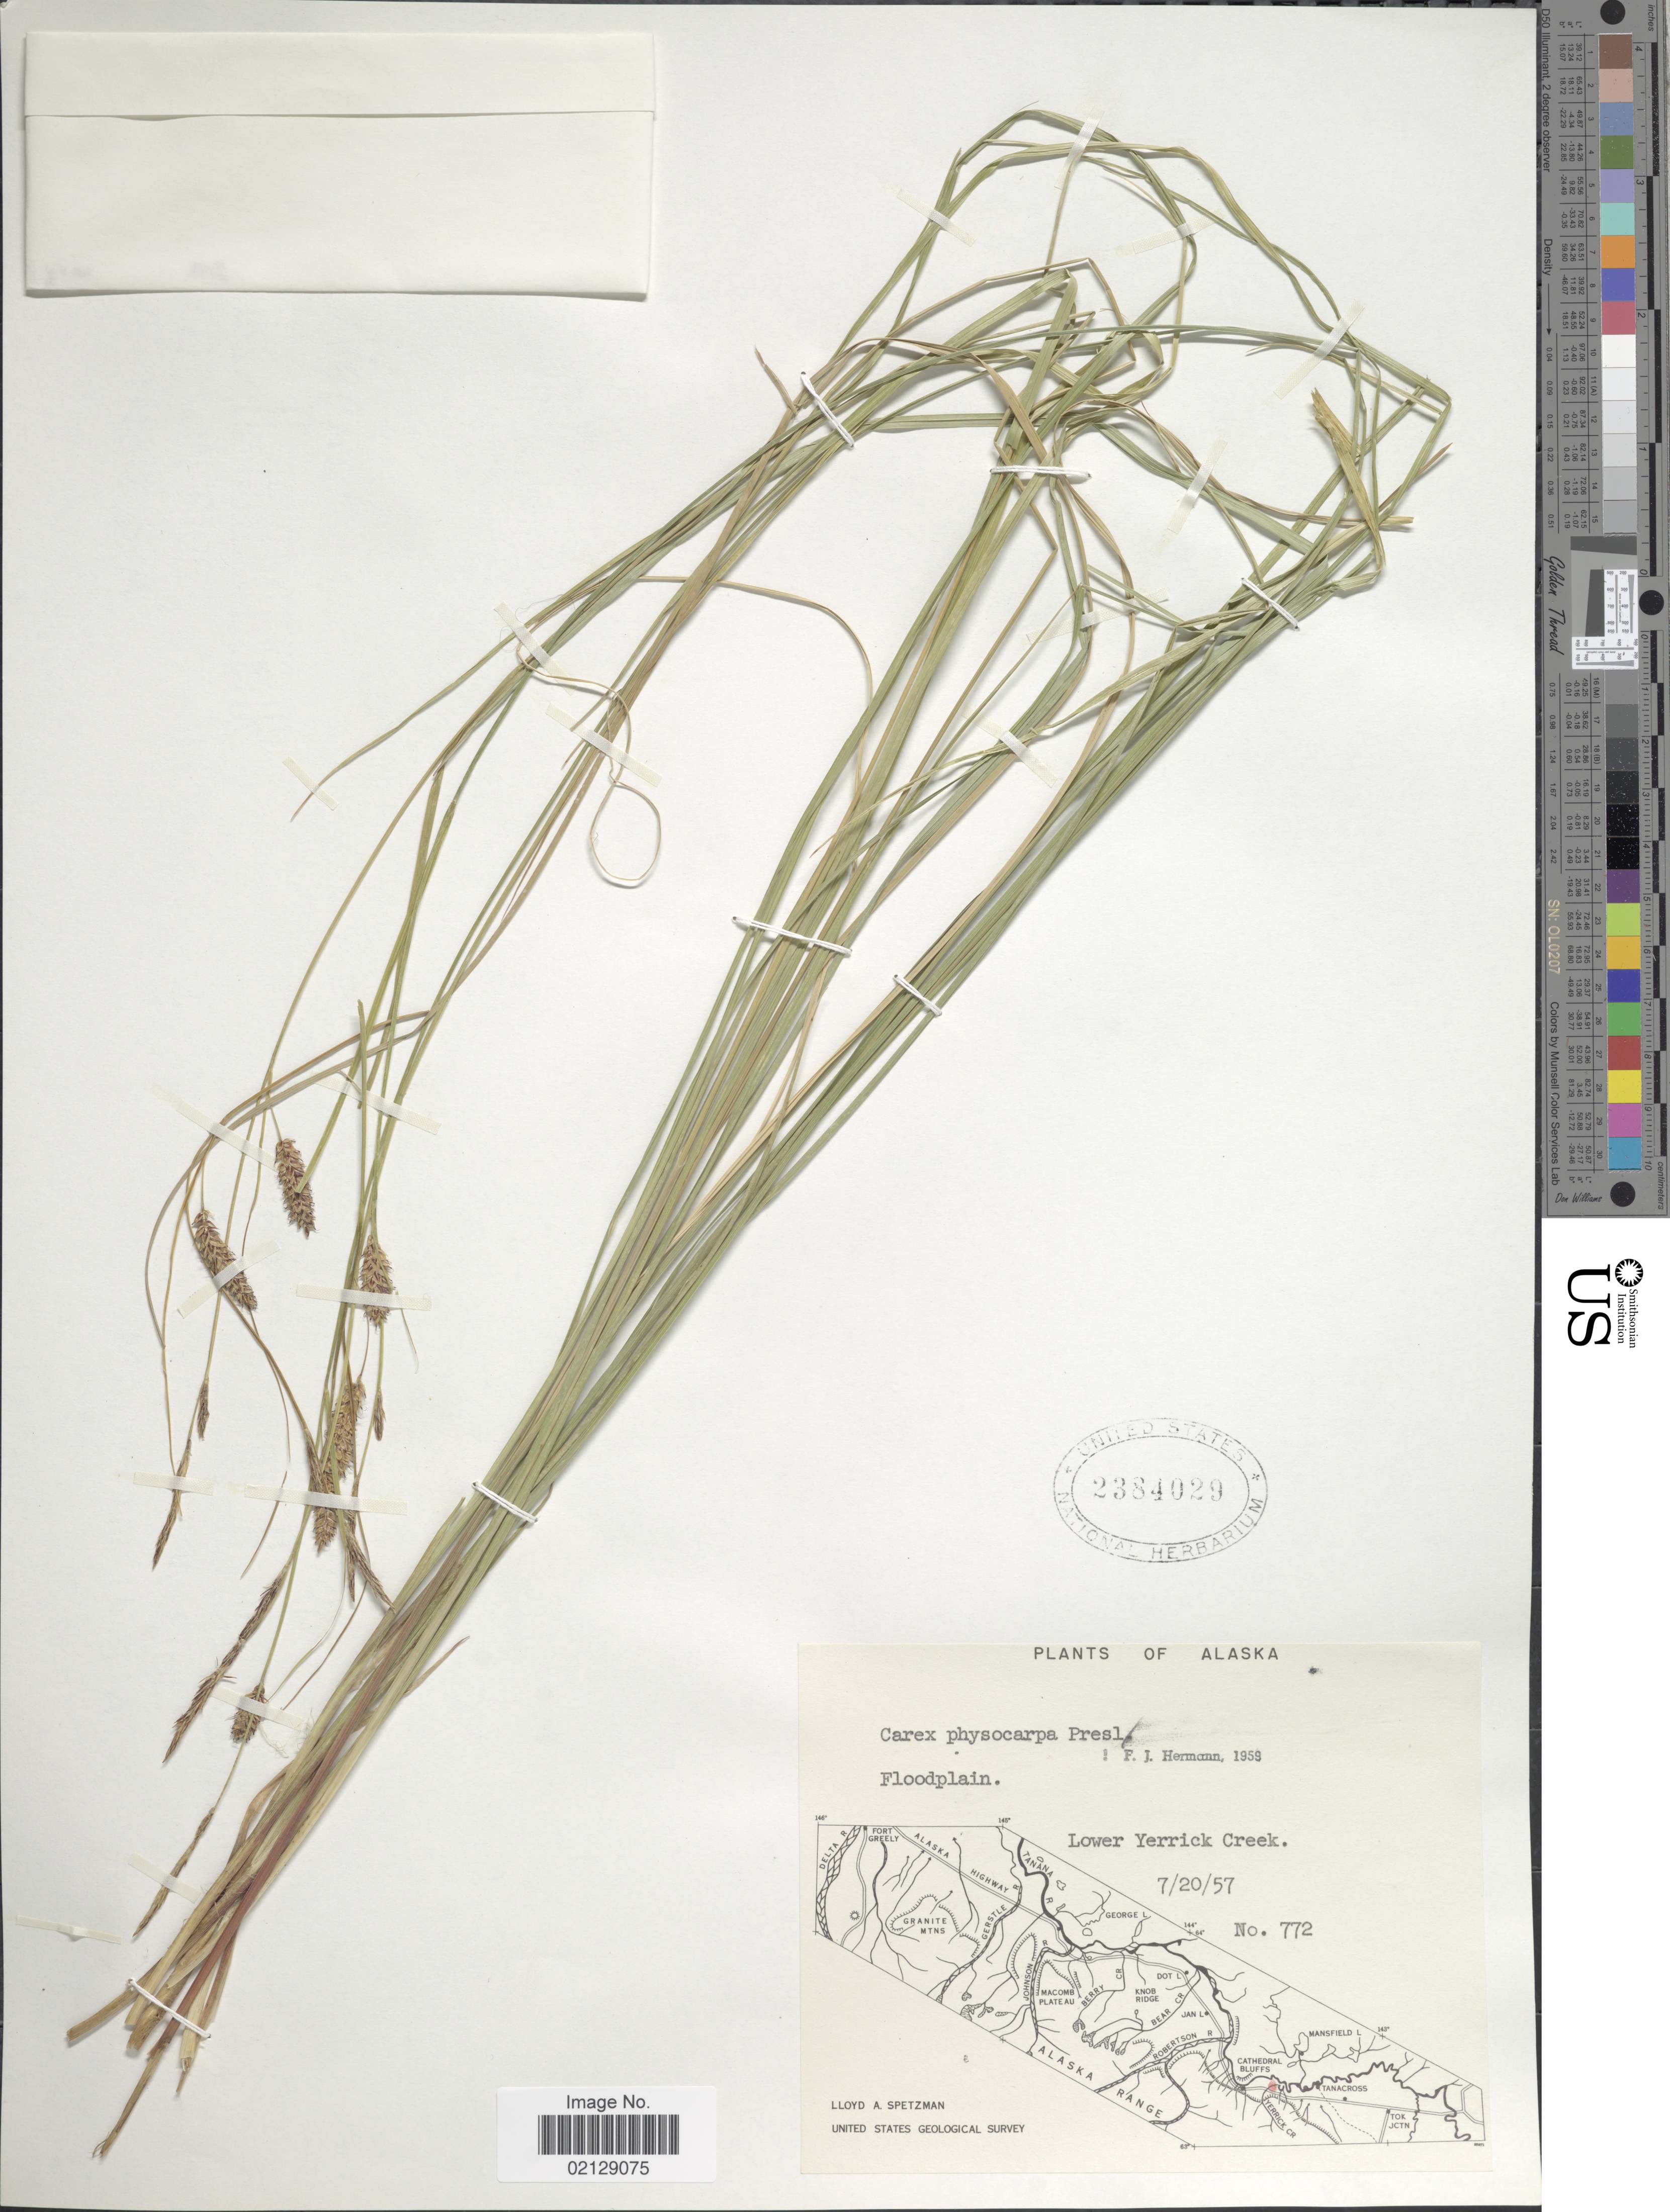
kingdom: Plantae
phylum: Tracheophyta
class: Liliopsida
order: Poales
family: Cyperaceae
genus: Carex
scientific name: Carex saxatilis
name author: L.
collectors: L. Spetzman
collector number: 772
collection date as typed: Transcribed d/m/y: 20/7/57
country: United States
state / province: Alaska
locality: Lower Yerrick CReek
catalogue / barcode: US 2384029